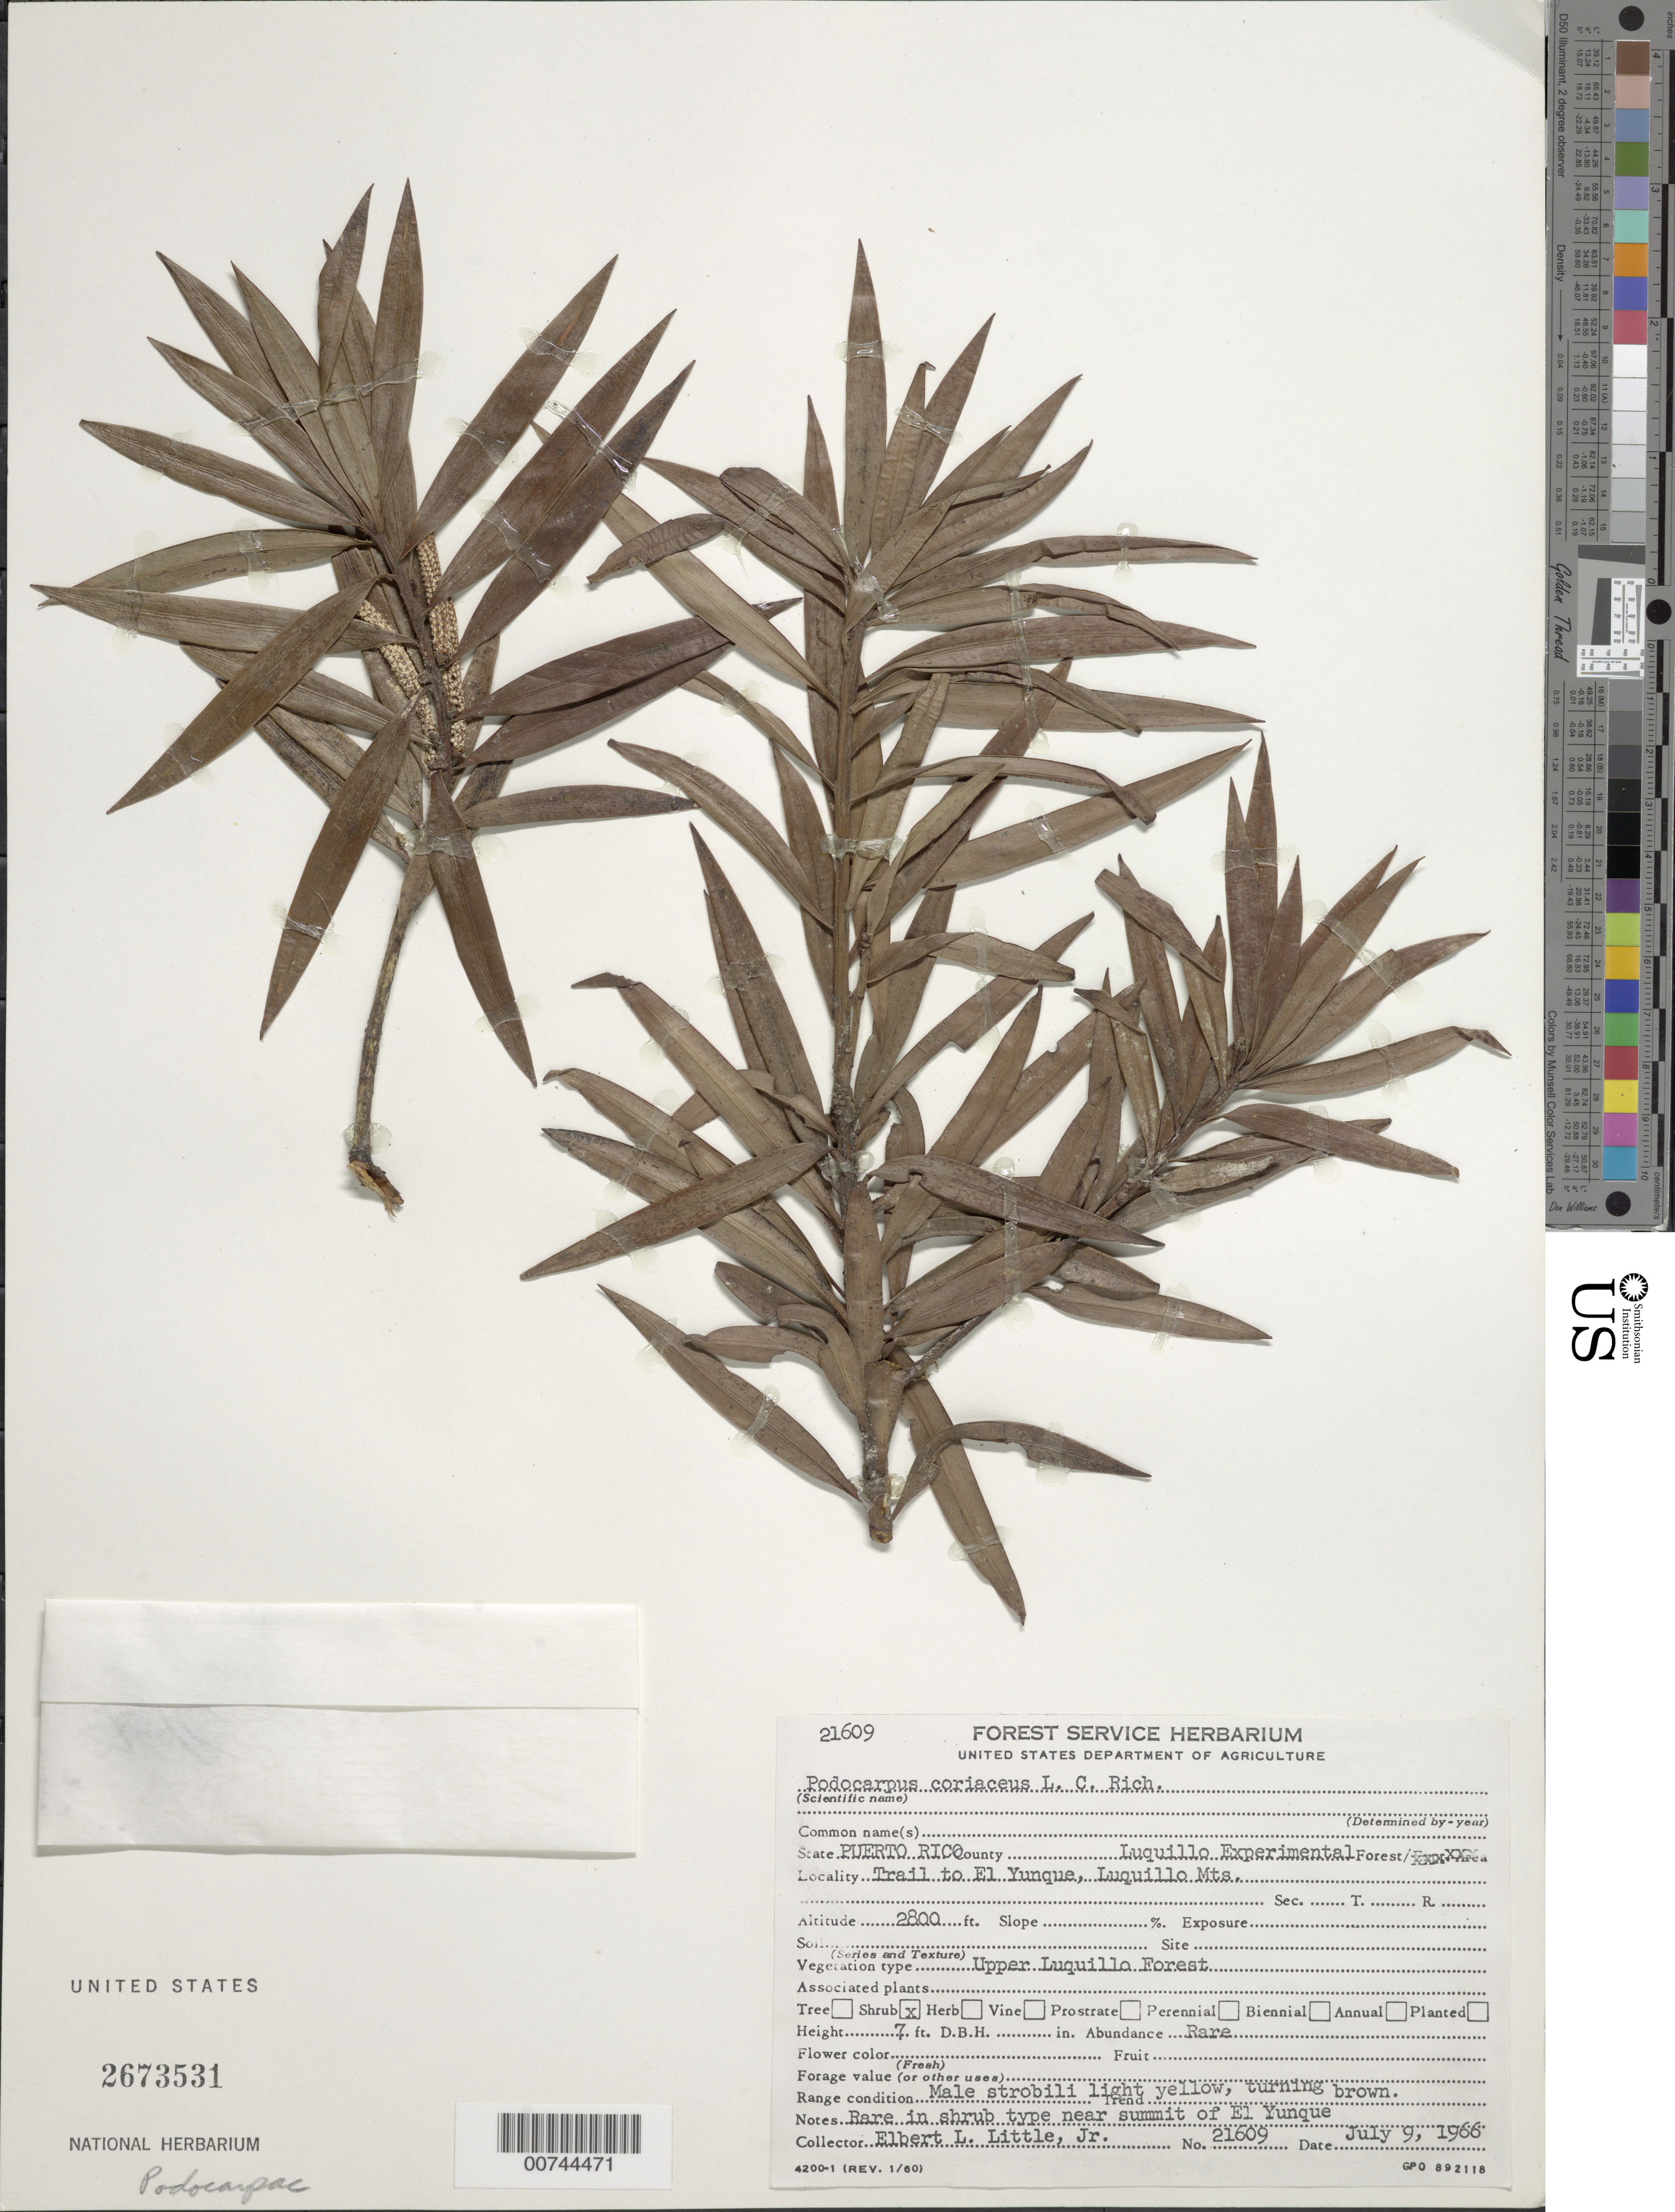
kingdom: Plantae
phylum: Tracheophyta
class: Pinopsida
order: Pinales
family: Podocarpaceae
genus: Podocarpus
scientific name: Podocarpus coriaceus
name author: Rich. & A. Rich.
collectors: E. L. Little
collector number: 21609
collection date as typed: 09 Jul 1966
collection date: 1966-07-09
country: Puerto Rico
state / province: Río Grande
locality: Trail to El Yunque, Luquillo Mts.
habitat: In shrub type near summit of El Yunque.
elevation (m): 853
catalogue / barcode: US 2673531